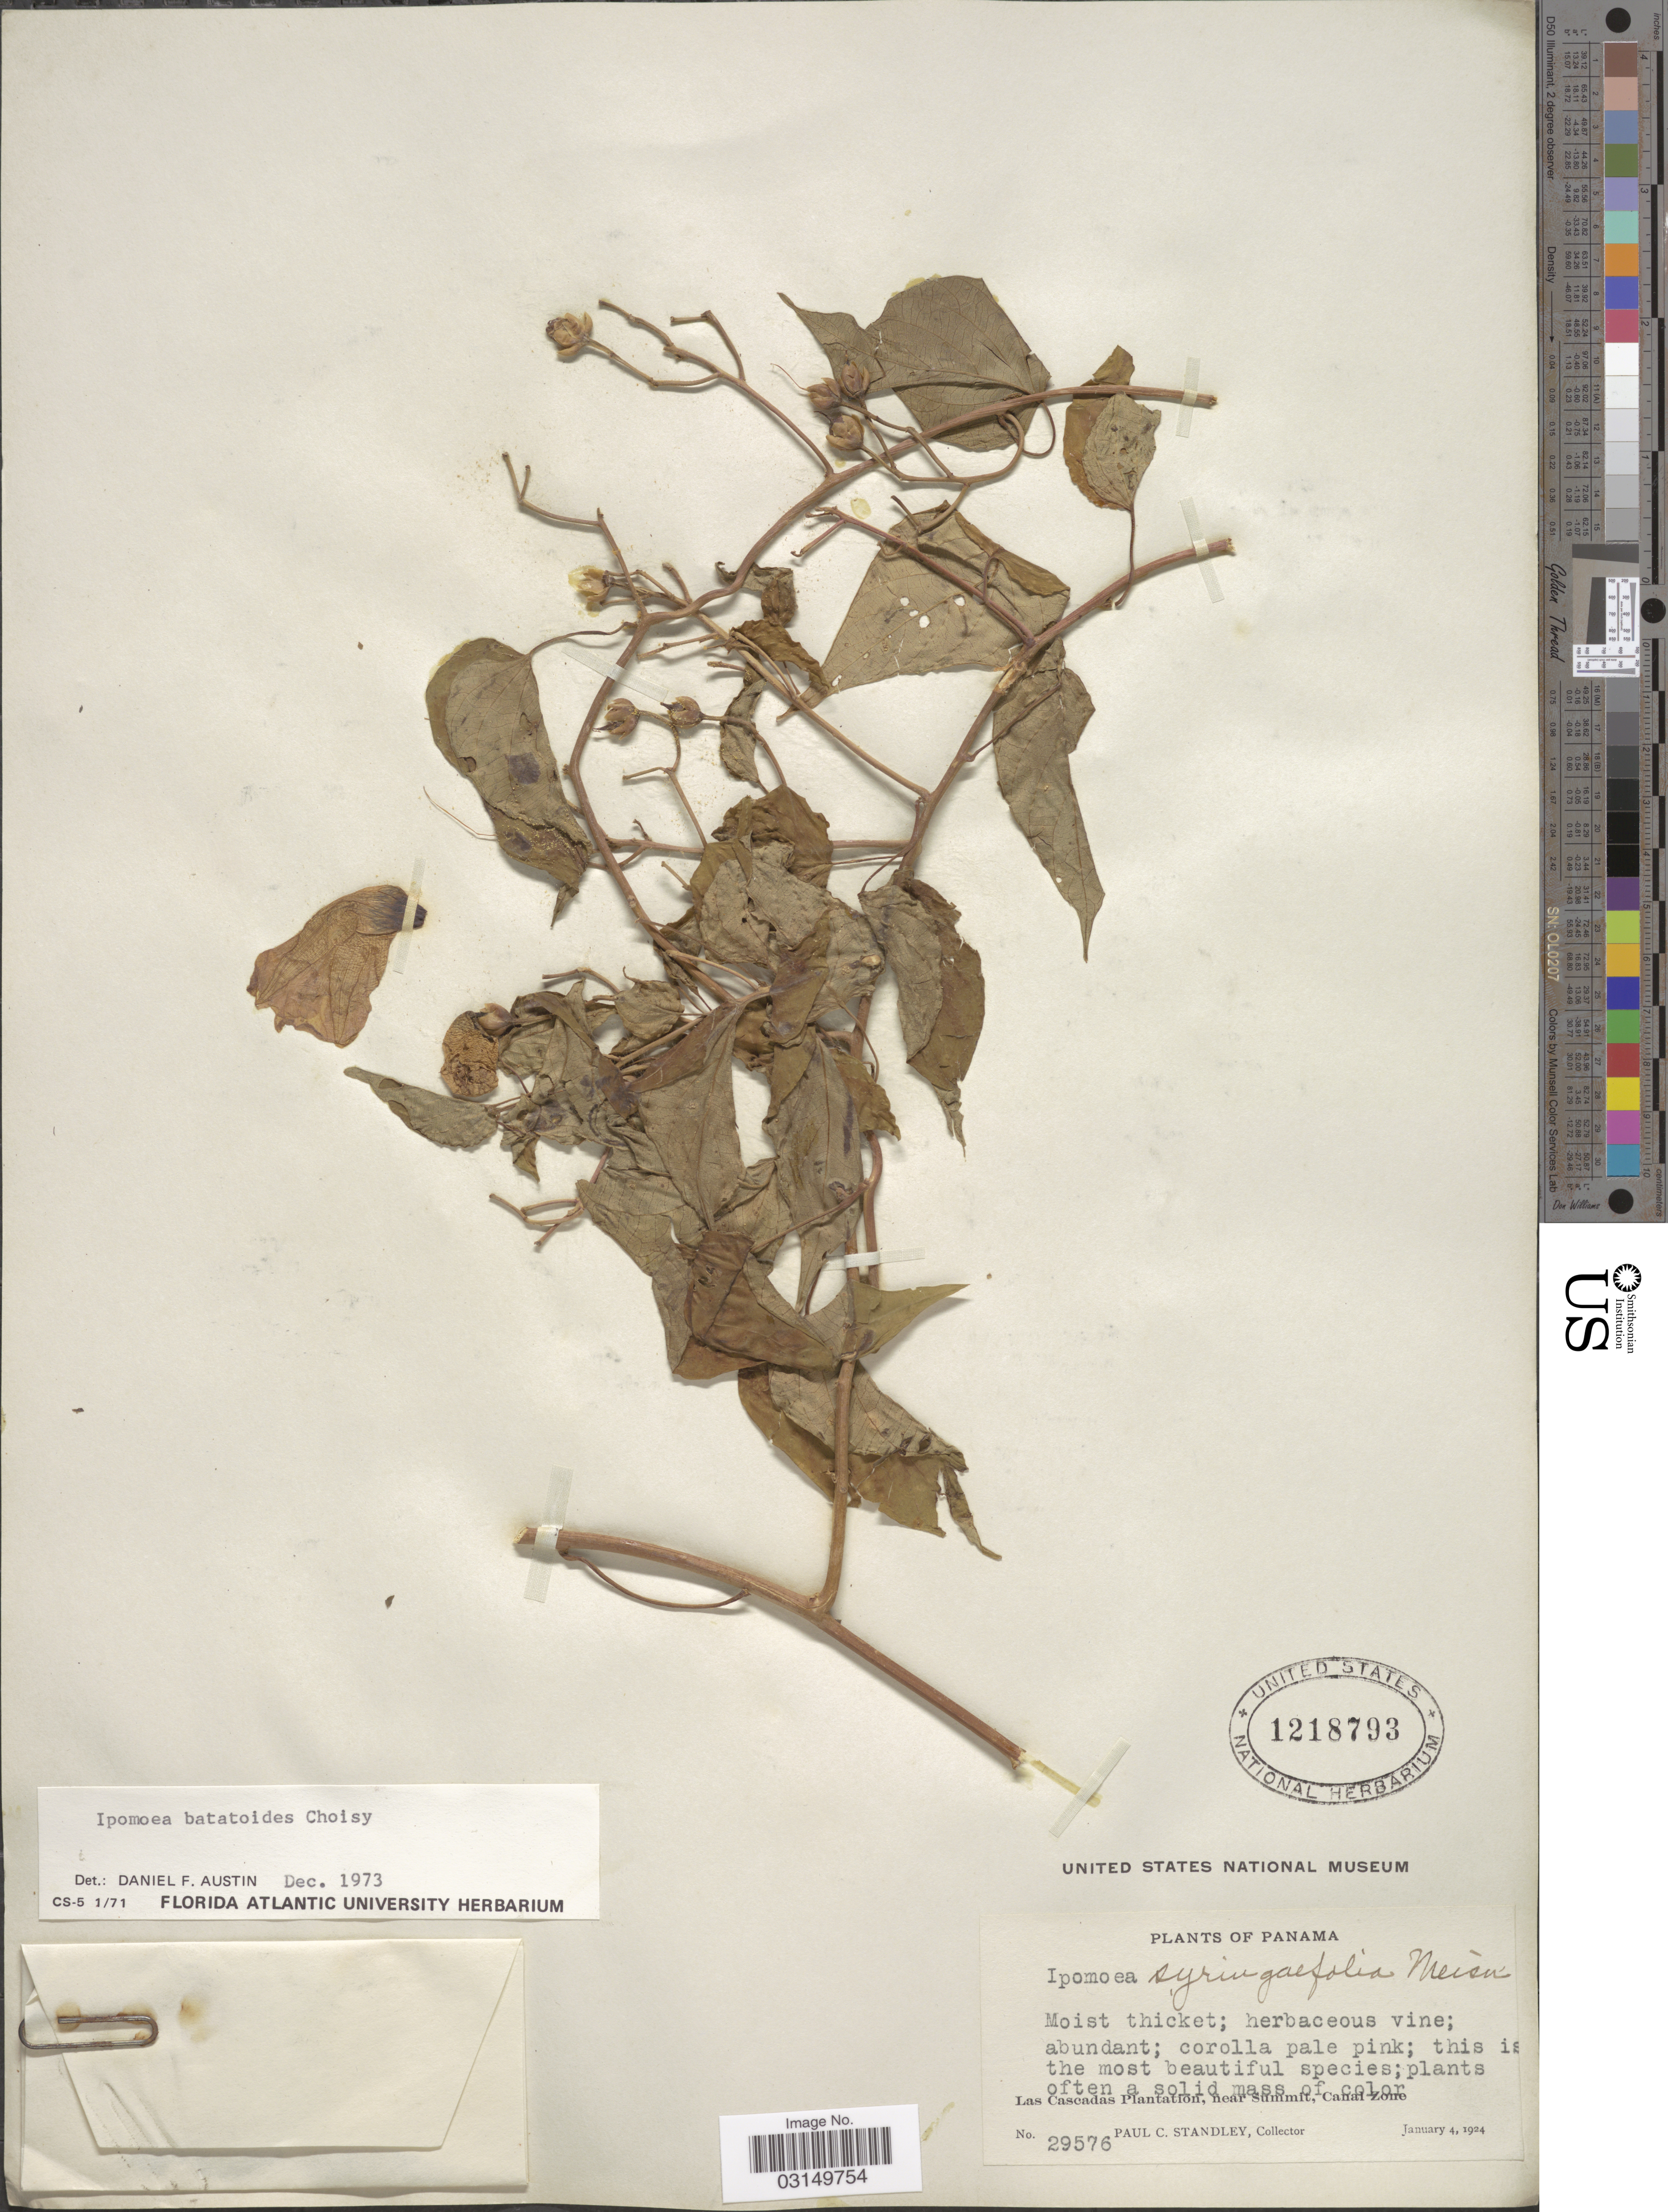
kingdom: Plantae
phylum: Tracheophyta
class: Magnoliopsida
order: Solanales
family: Convolvulaceae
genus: Ipomoea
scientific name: Ipomoea batatoides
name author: Choisy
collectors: P. C. Standley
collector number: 29576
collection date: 1924-01-04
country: Panama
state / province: Colón / Panamá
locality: Las Cascadas Plantation, near Summit, Canal Zone.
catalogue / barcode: US 1218793